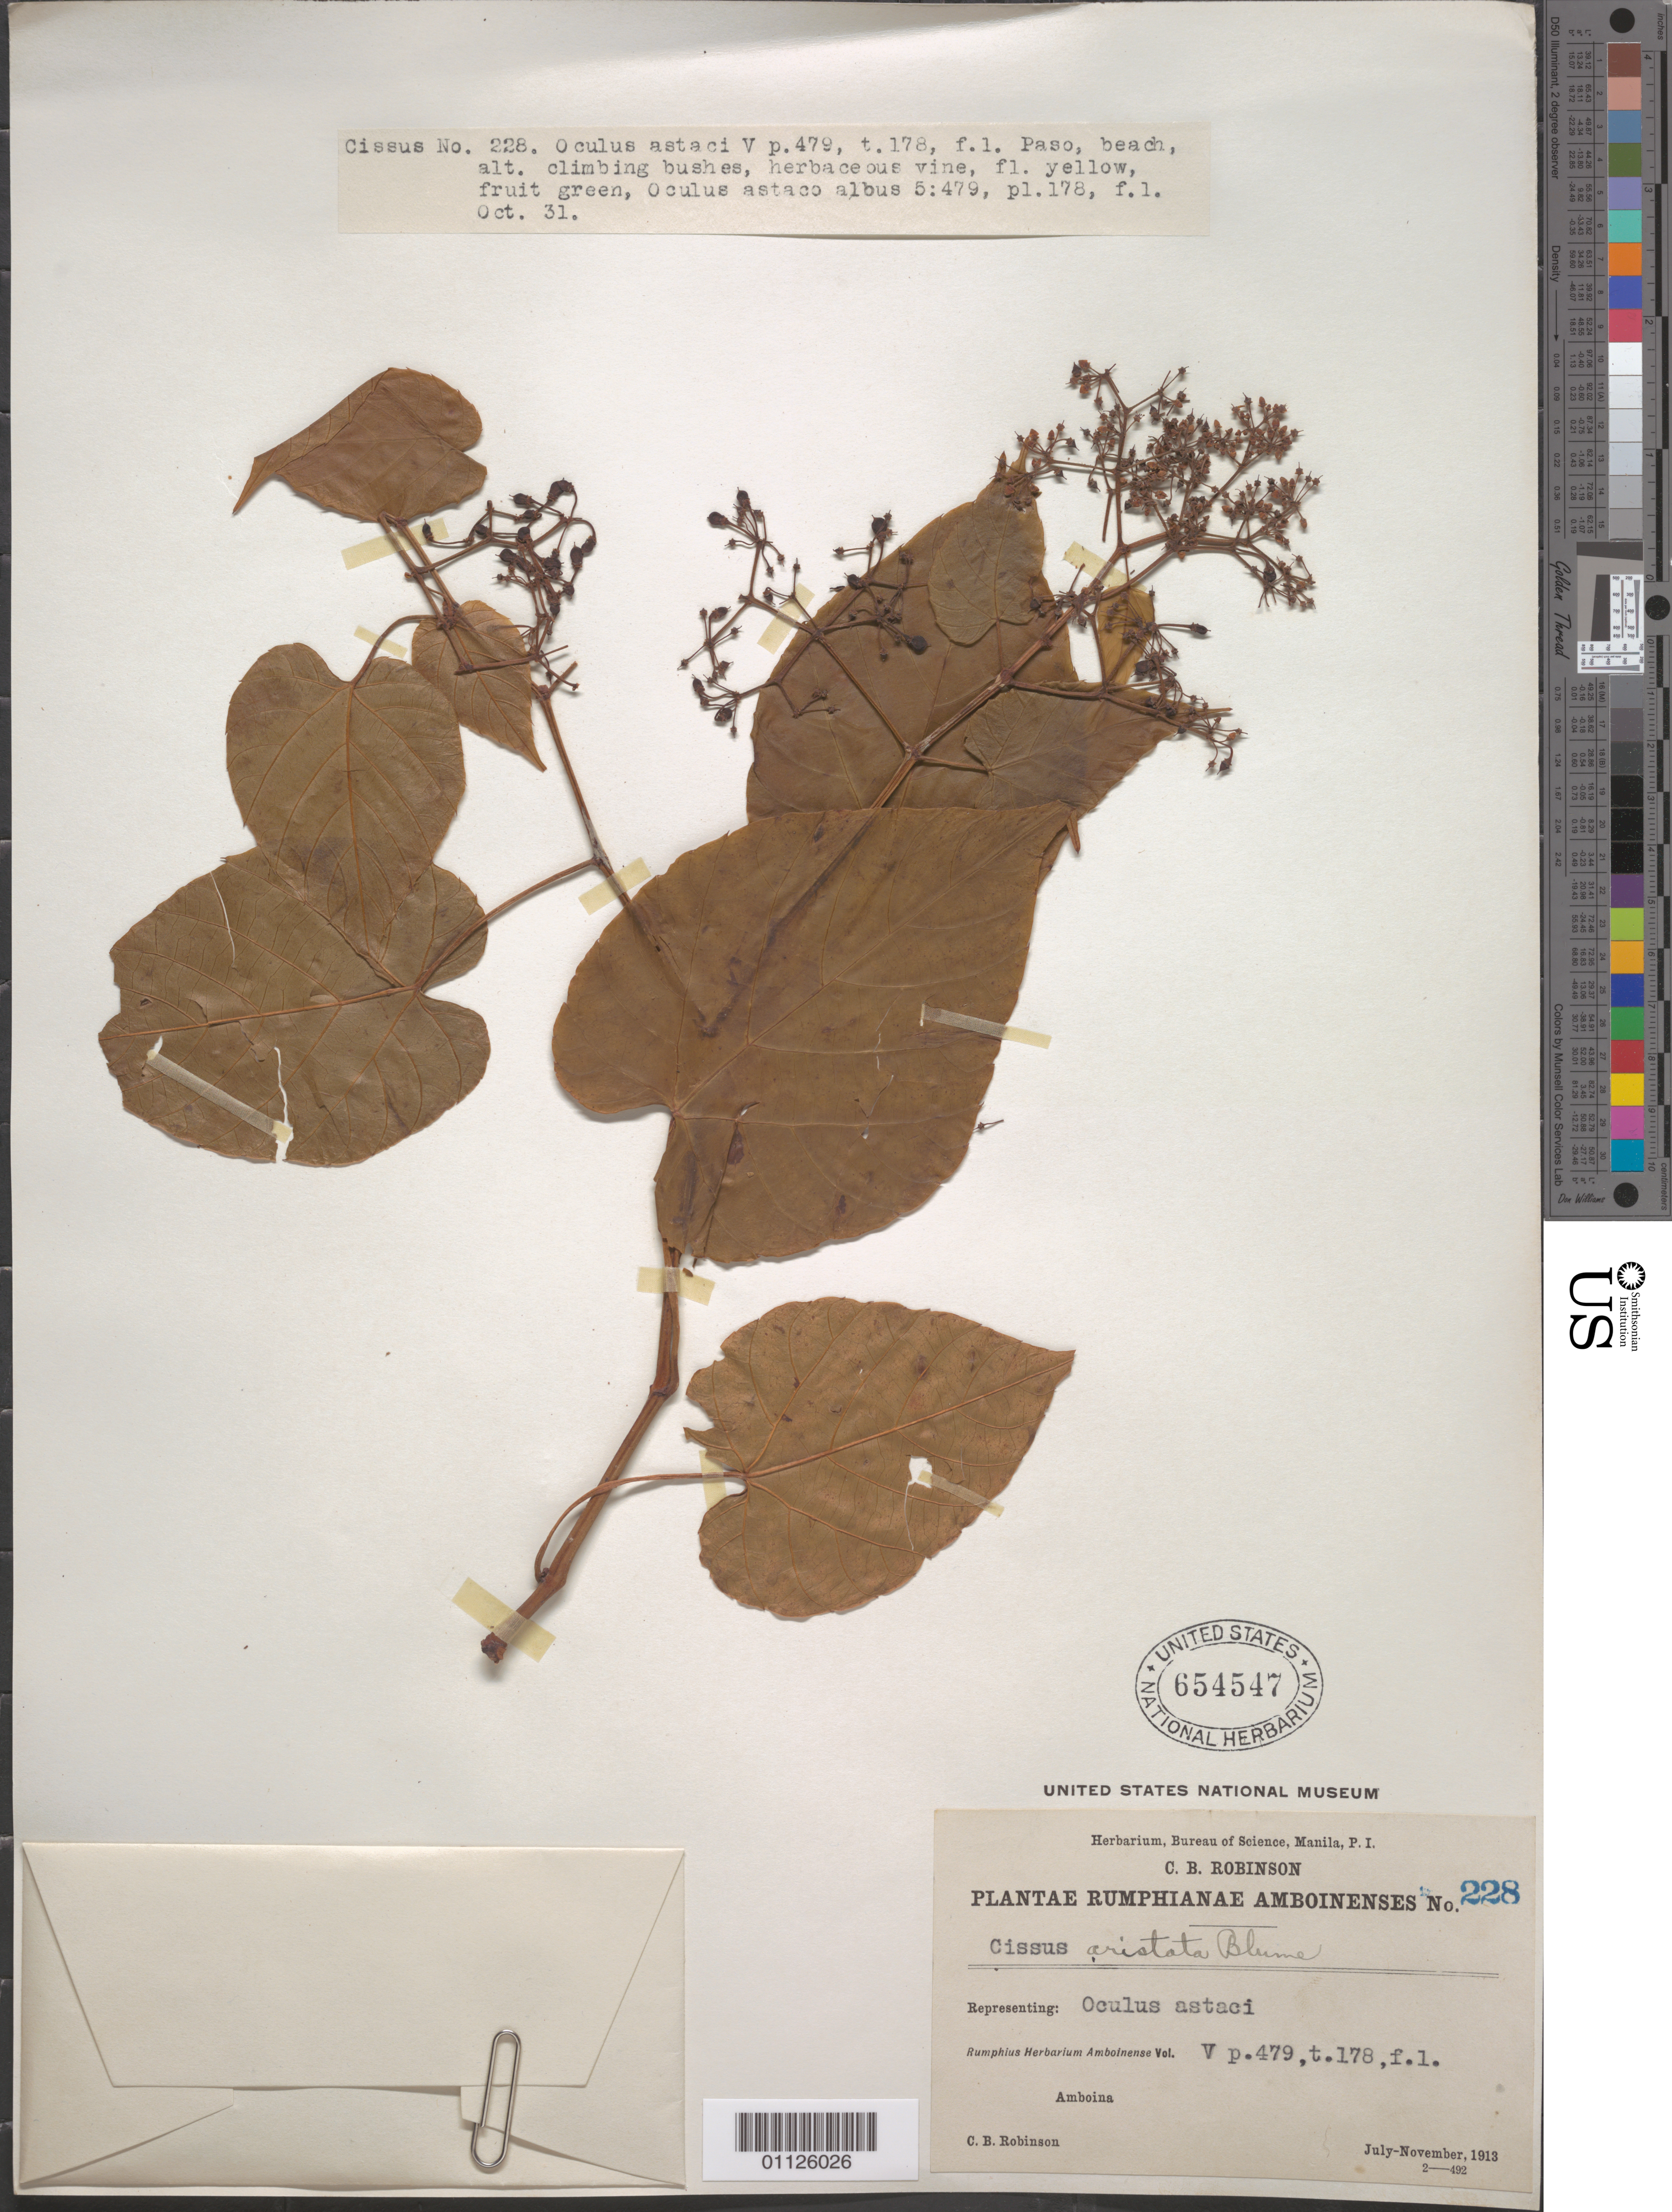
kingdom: Plantae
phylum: Tracheophyta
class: Magnoliopsida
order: Vitales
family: Vitaceae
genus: Cissus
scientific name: Cissus aristata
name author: Blume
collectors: C. Robinson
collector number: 228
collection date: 1913-07/1913-11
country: Indonesia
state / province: Maluku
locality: Amboina.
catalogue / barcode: US 654547